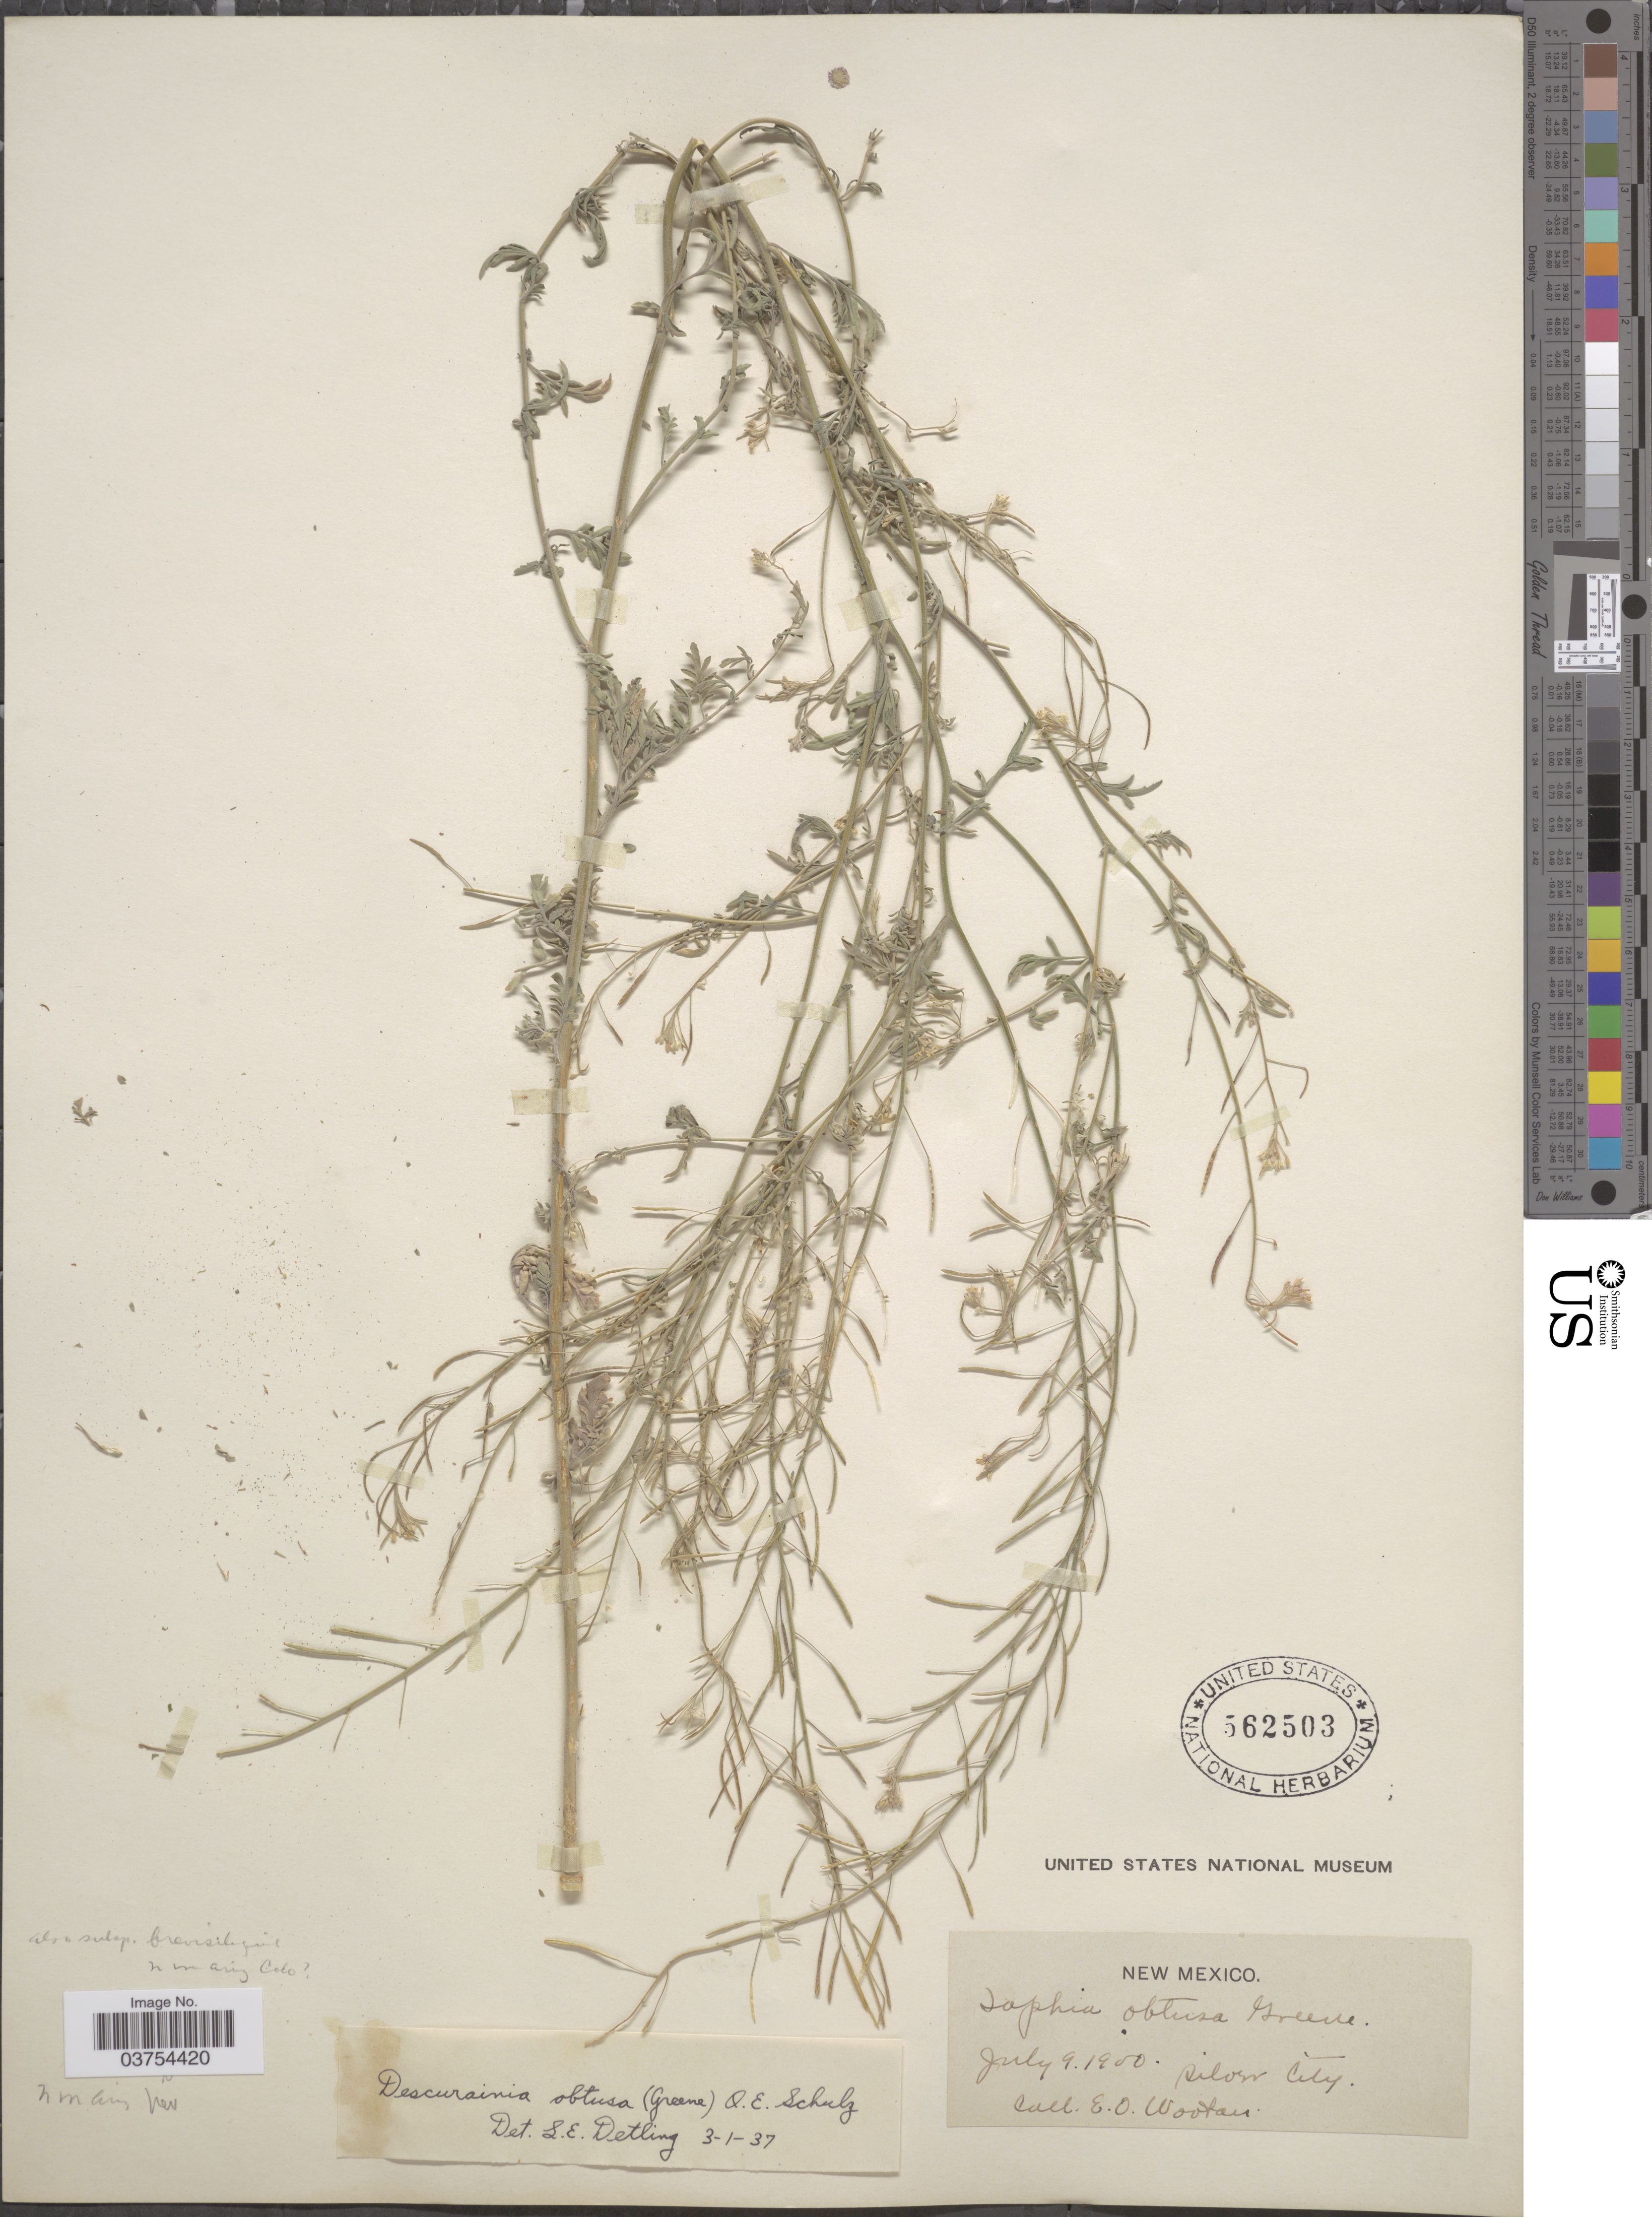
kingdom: Plantae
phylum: Tracheophyta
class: Magnoliopsida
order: Brassicales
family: Brassicaceae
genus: Descurainia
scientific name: Descurainia obtusa subsp. adenophora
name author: (Wooton & Standl.) Detling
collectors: E. O. Wooton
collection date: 1900-07-09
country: United States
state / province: New Mexico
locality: Silow City.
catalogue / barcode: US 562503